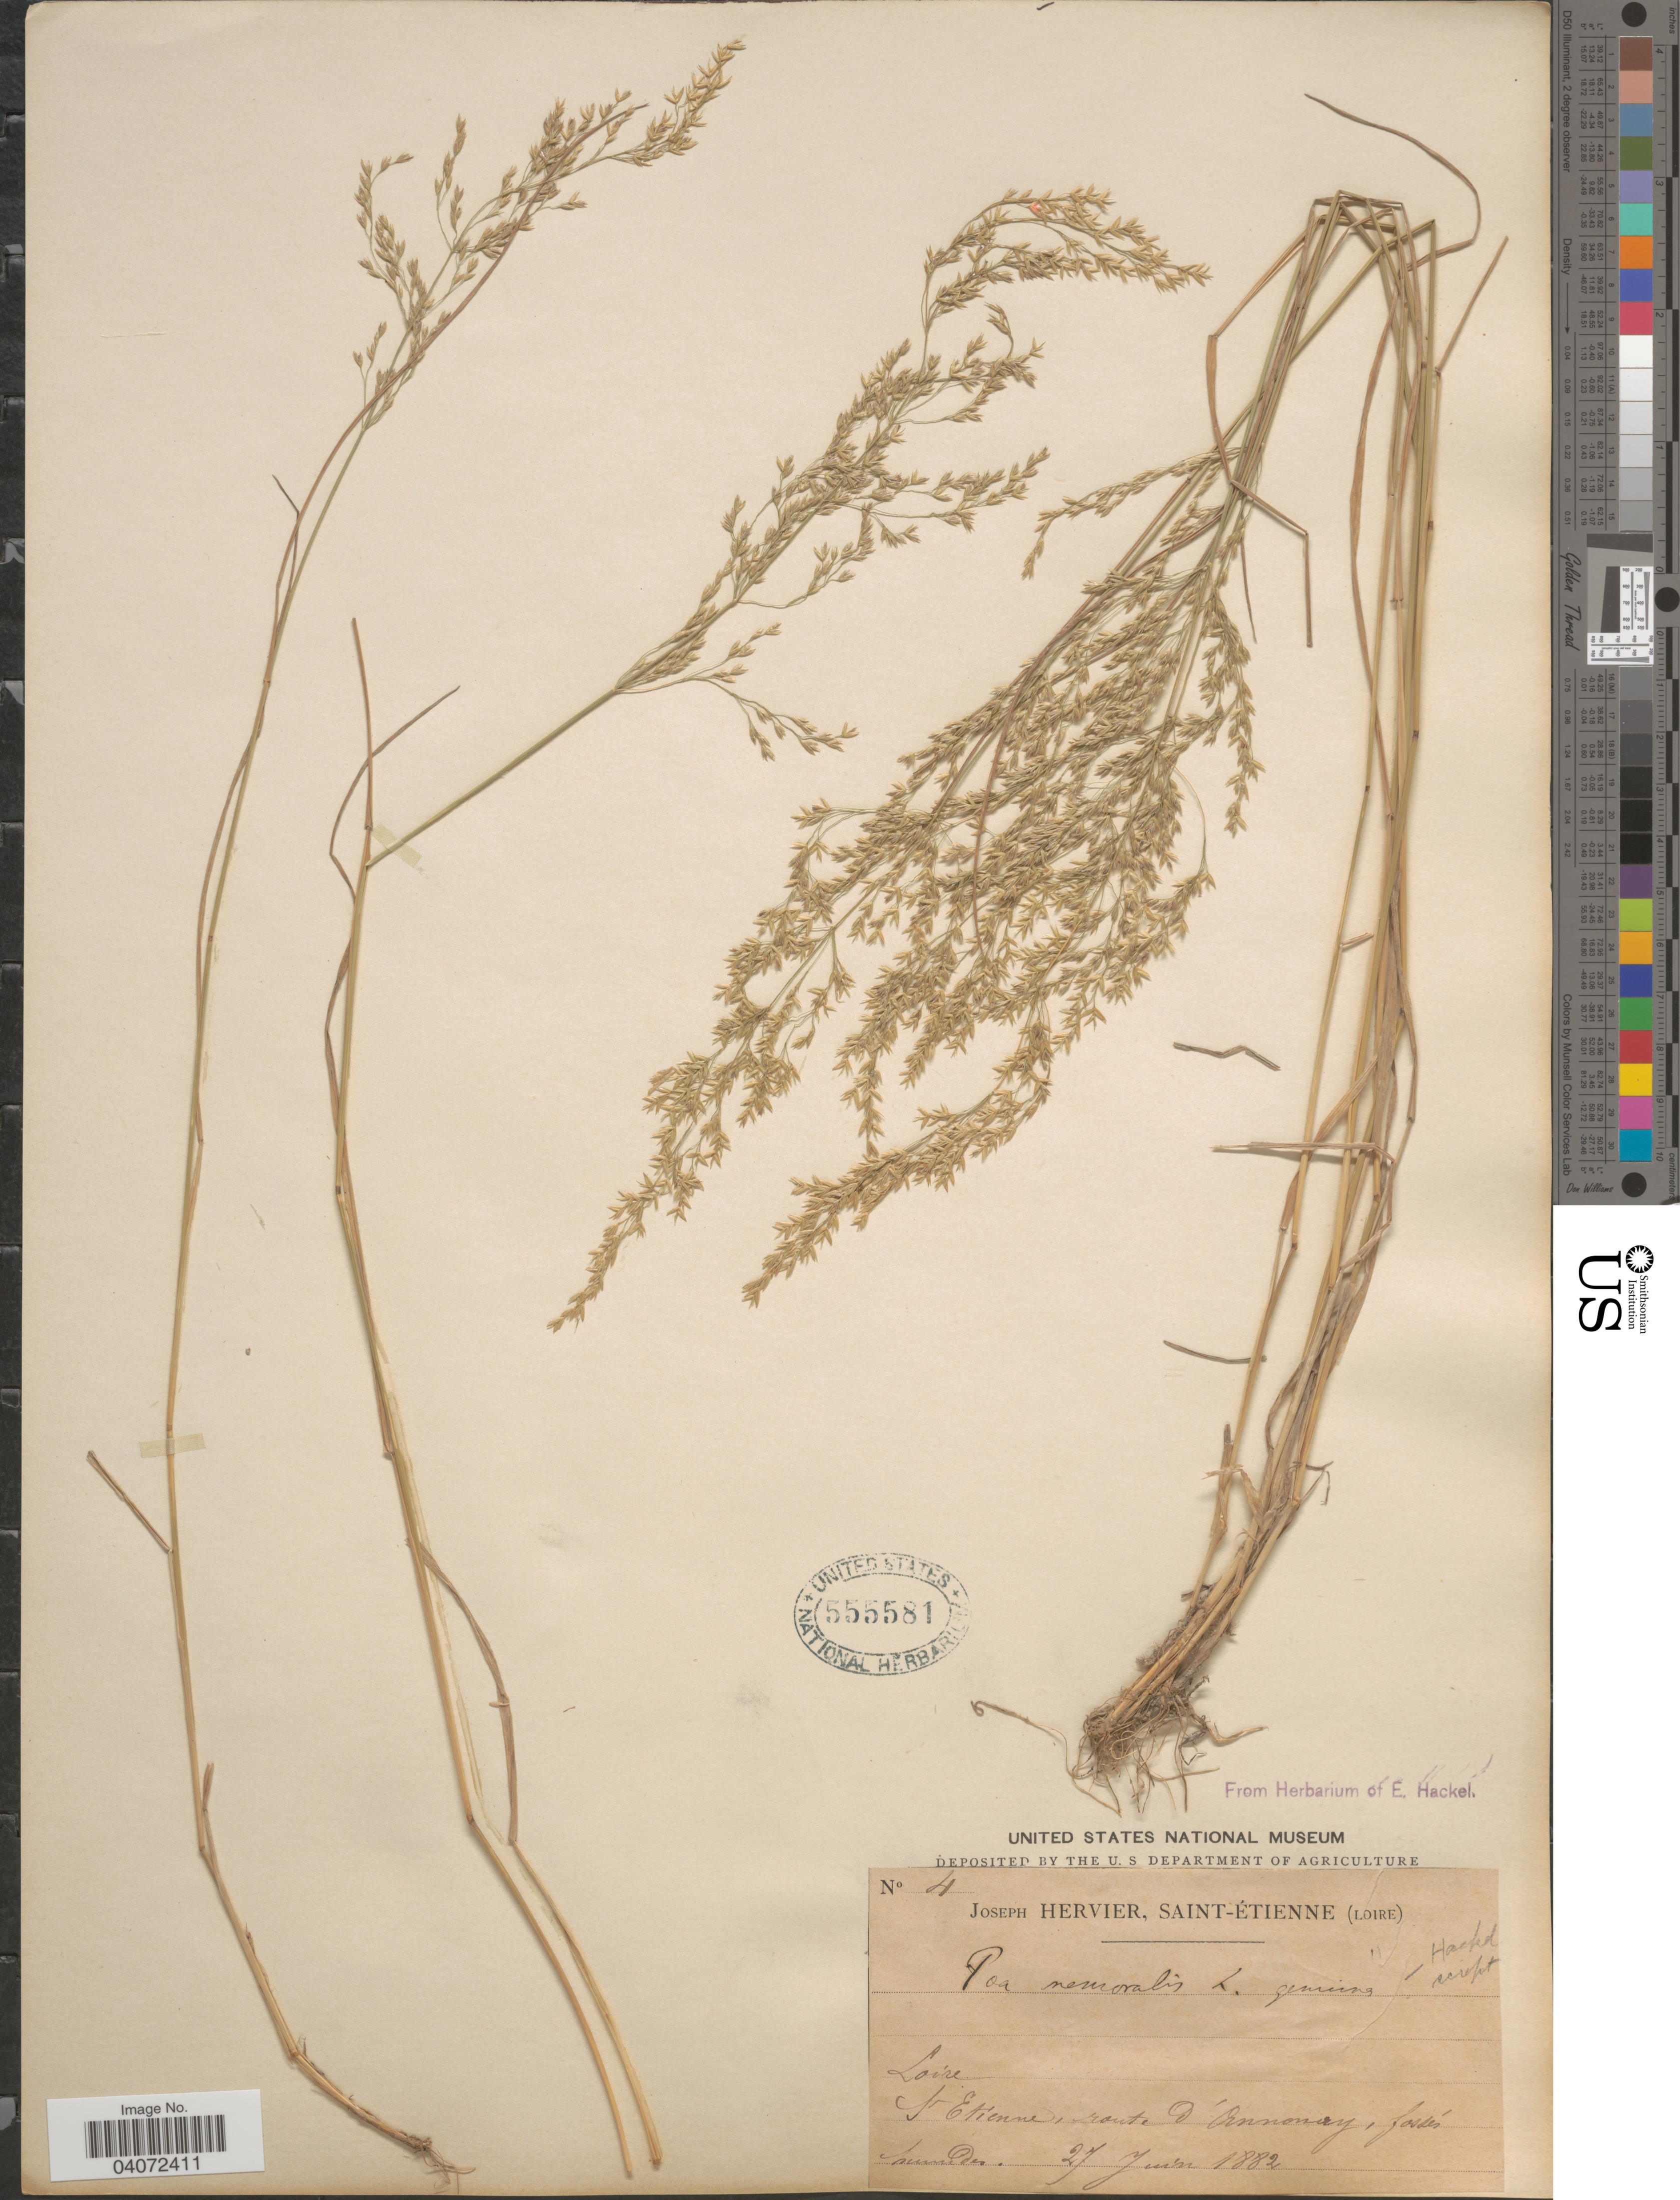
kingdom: Plantae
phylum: Tracheophyta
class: Liliopsida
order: Poales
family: Poaceae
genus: Poa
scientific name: Poa nemoralis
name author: L.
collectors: J. Hervier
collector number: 4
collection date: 1882-06-27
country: France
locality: Loire. St Etienne, route d'Annonay, fossés humides.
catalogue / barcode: US 555581